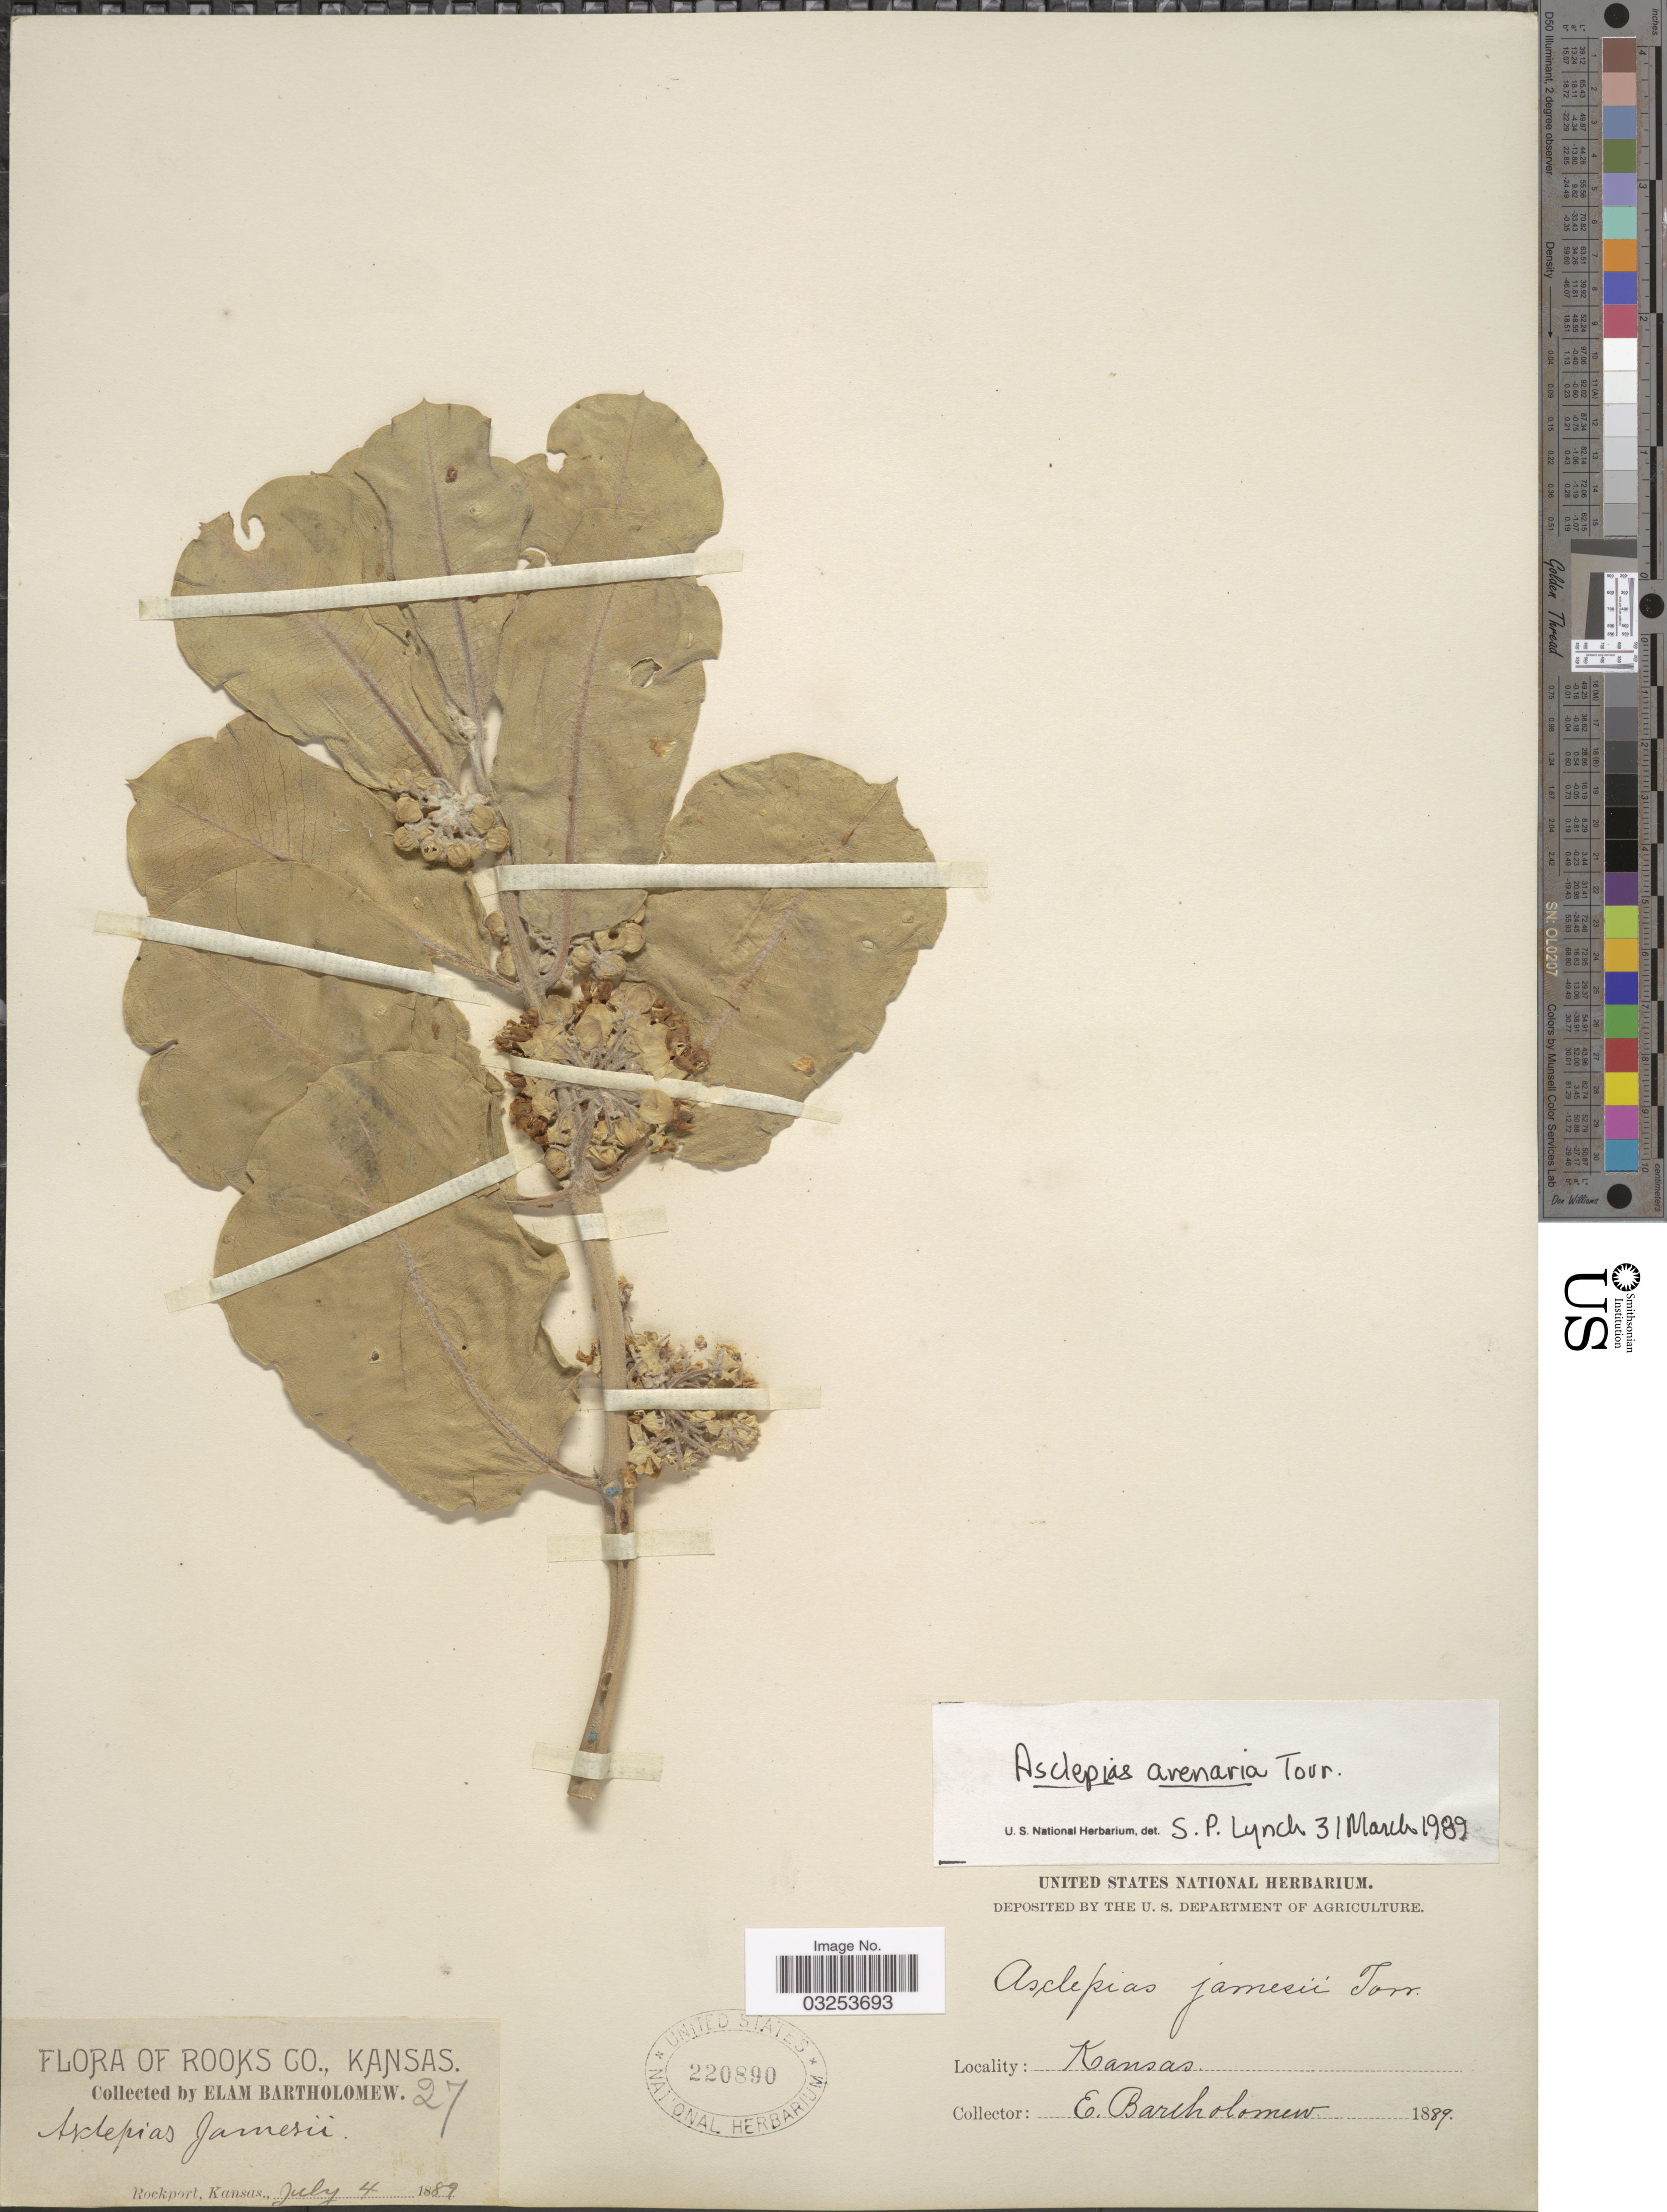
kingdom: Plantae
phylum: Tracheophyta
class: Magnoliopsida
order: Gentianales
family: Apocynaceae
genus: Asclepias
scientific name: Asclepias arenaria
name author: Torr.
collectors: E. Bartholomew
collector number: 27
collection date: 1889-07-04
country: United States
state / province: Kansas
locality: Rooks Co. Rockport.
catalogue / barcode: US 220890